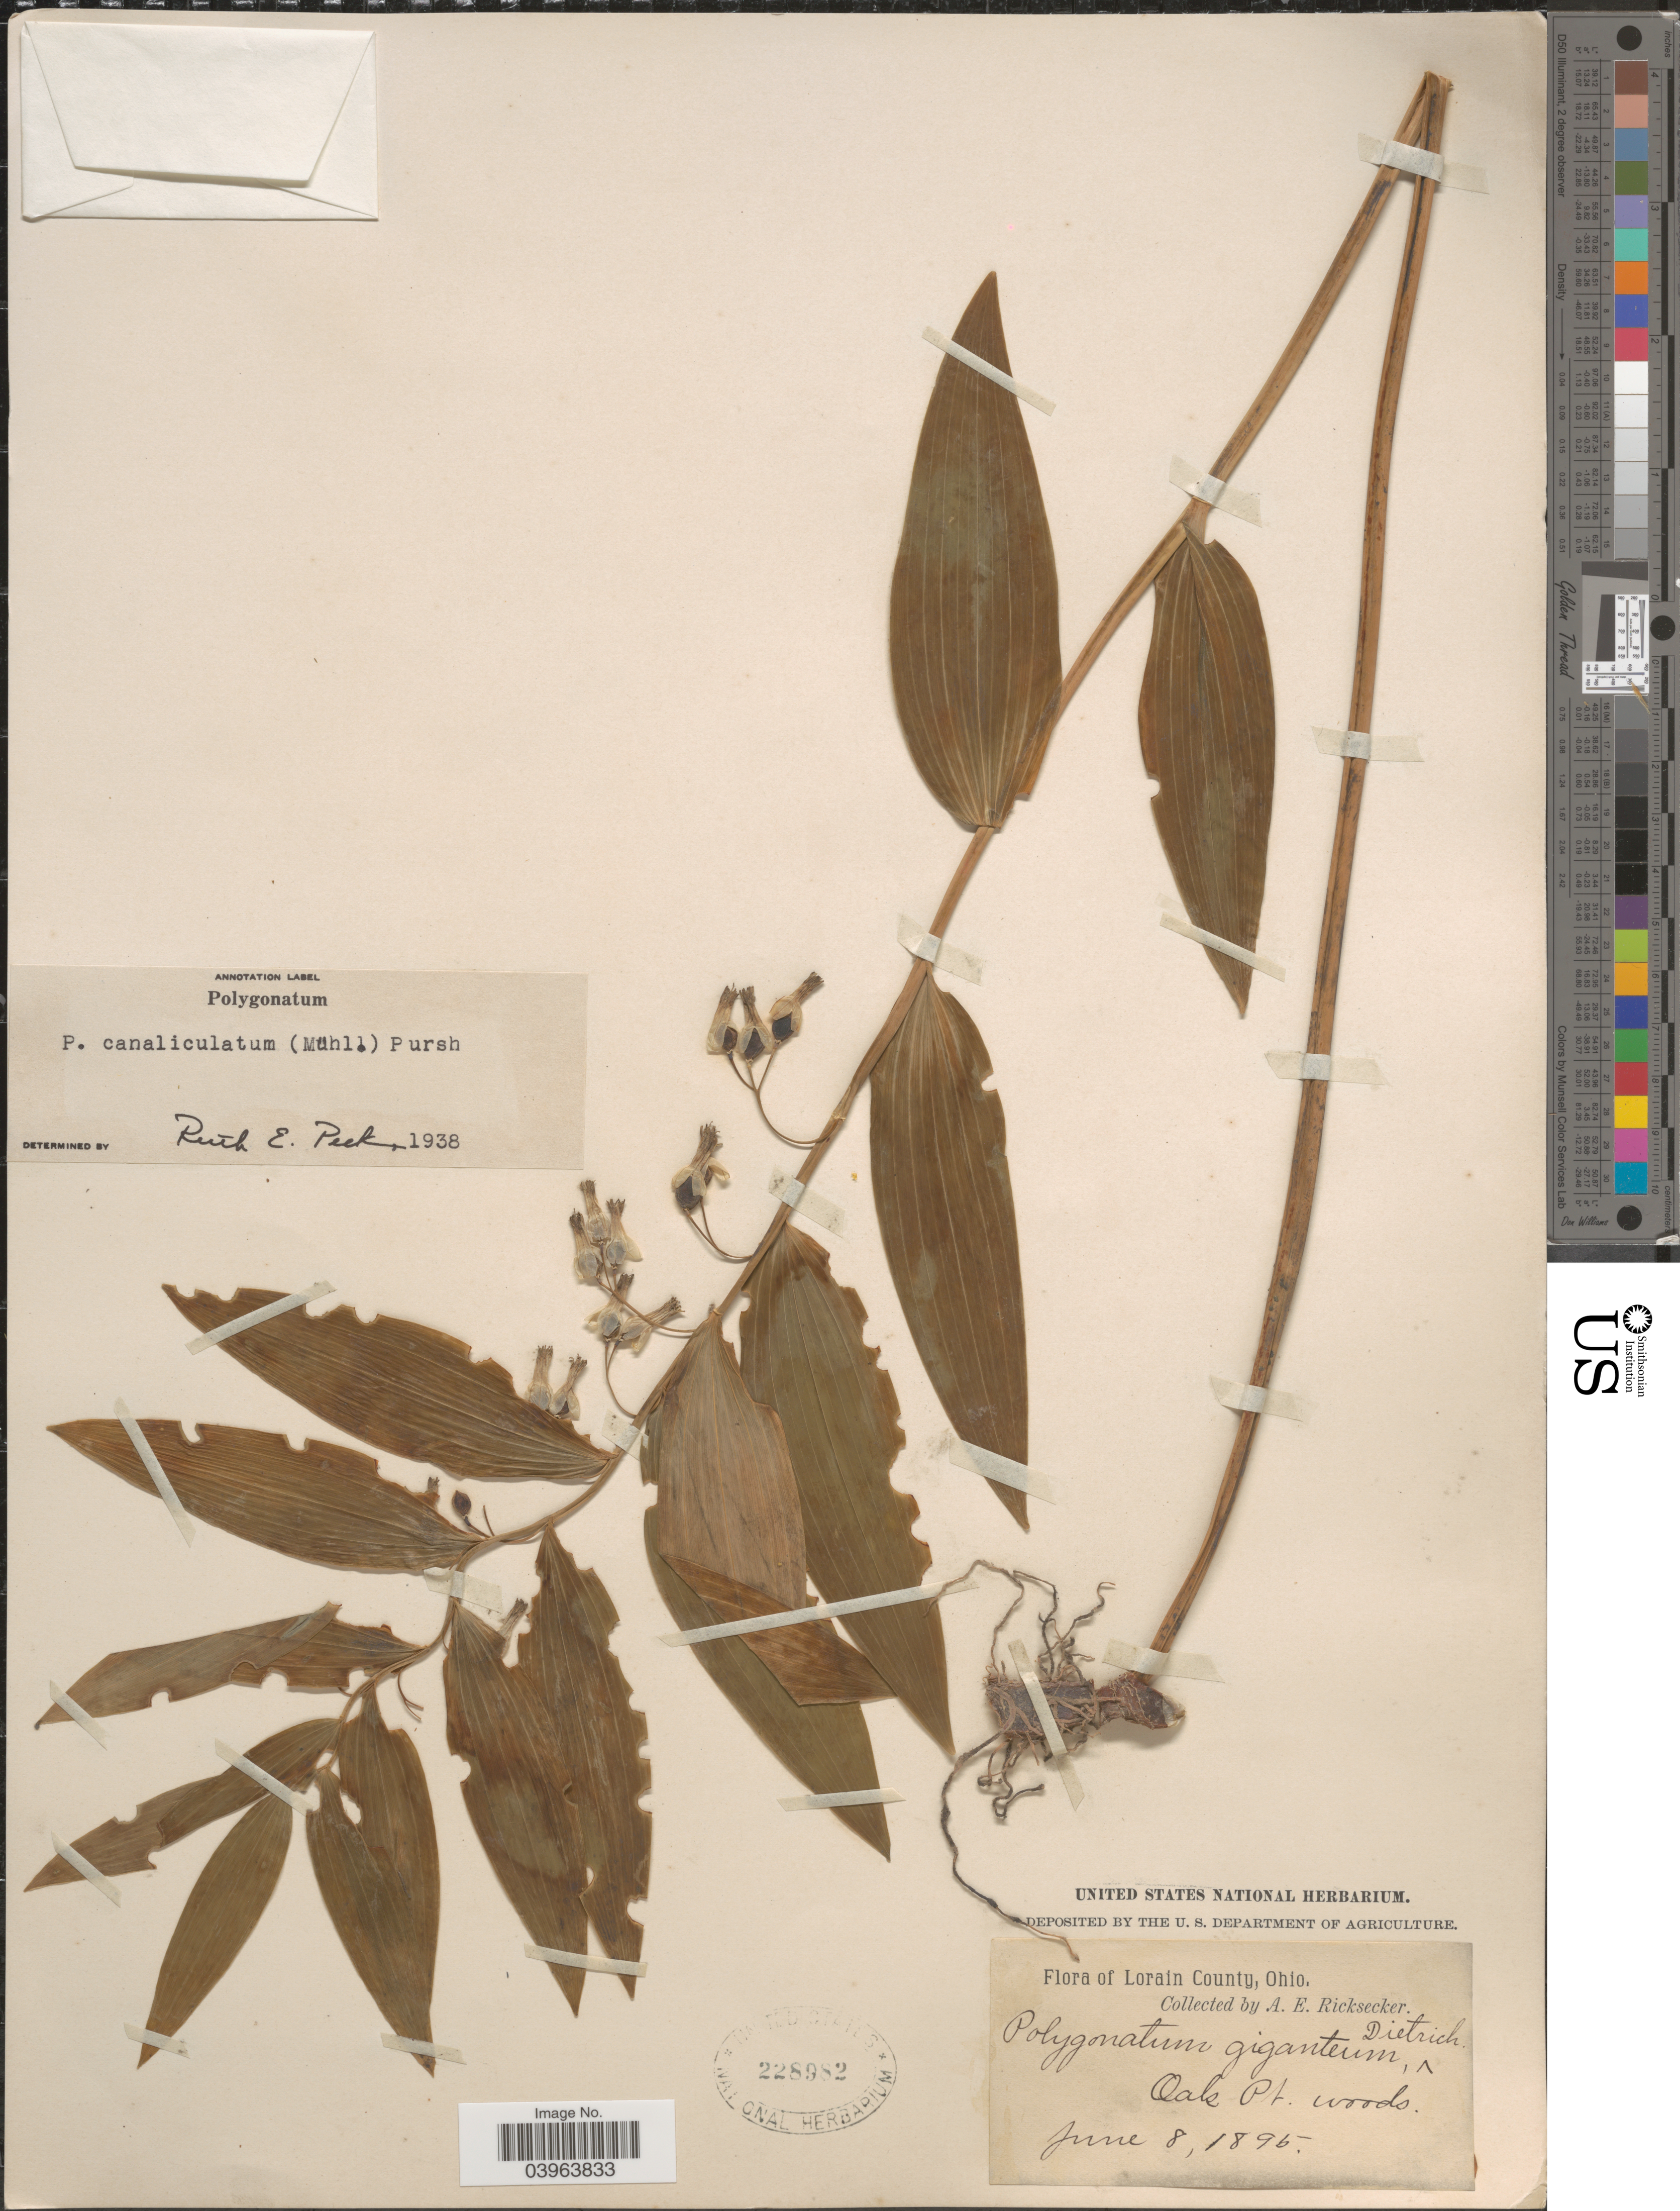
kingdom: Plantae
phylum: Tracheophyta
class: Liliopsida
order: Asparagales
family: Asparagaceae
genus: Polygonatum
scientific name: Polygonatum commutatum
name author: (Schult. f.) A. Dietr.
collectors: A. E. Ricksecker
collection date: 1895-06-08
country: United States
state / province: Ohio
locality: Lorain County. Oak Pt. woods.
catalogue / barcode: US 228982